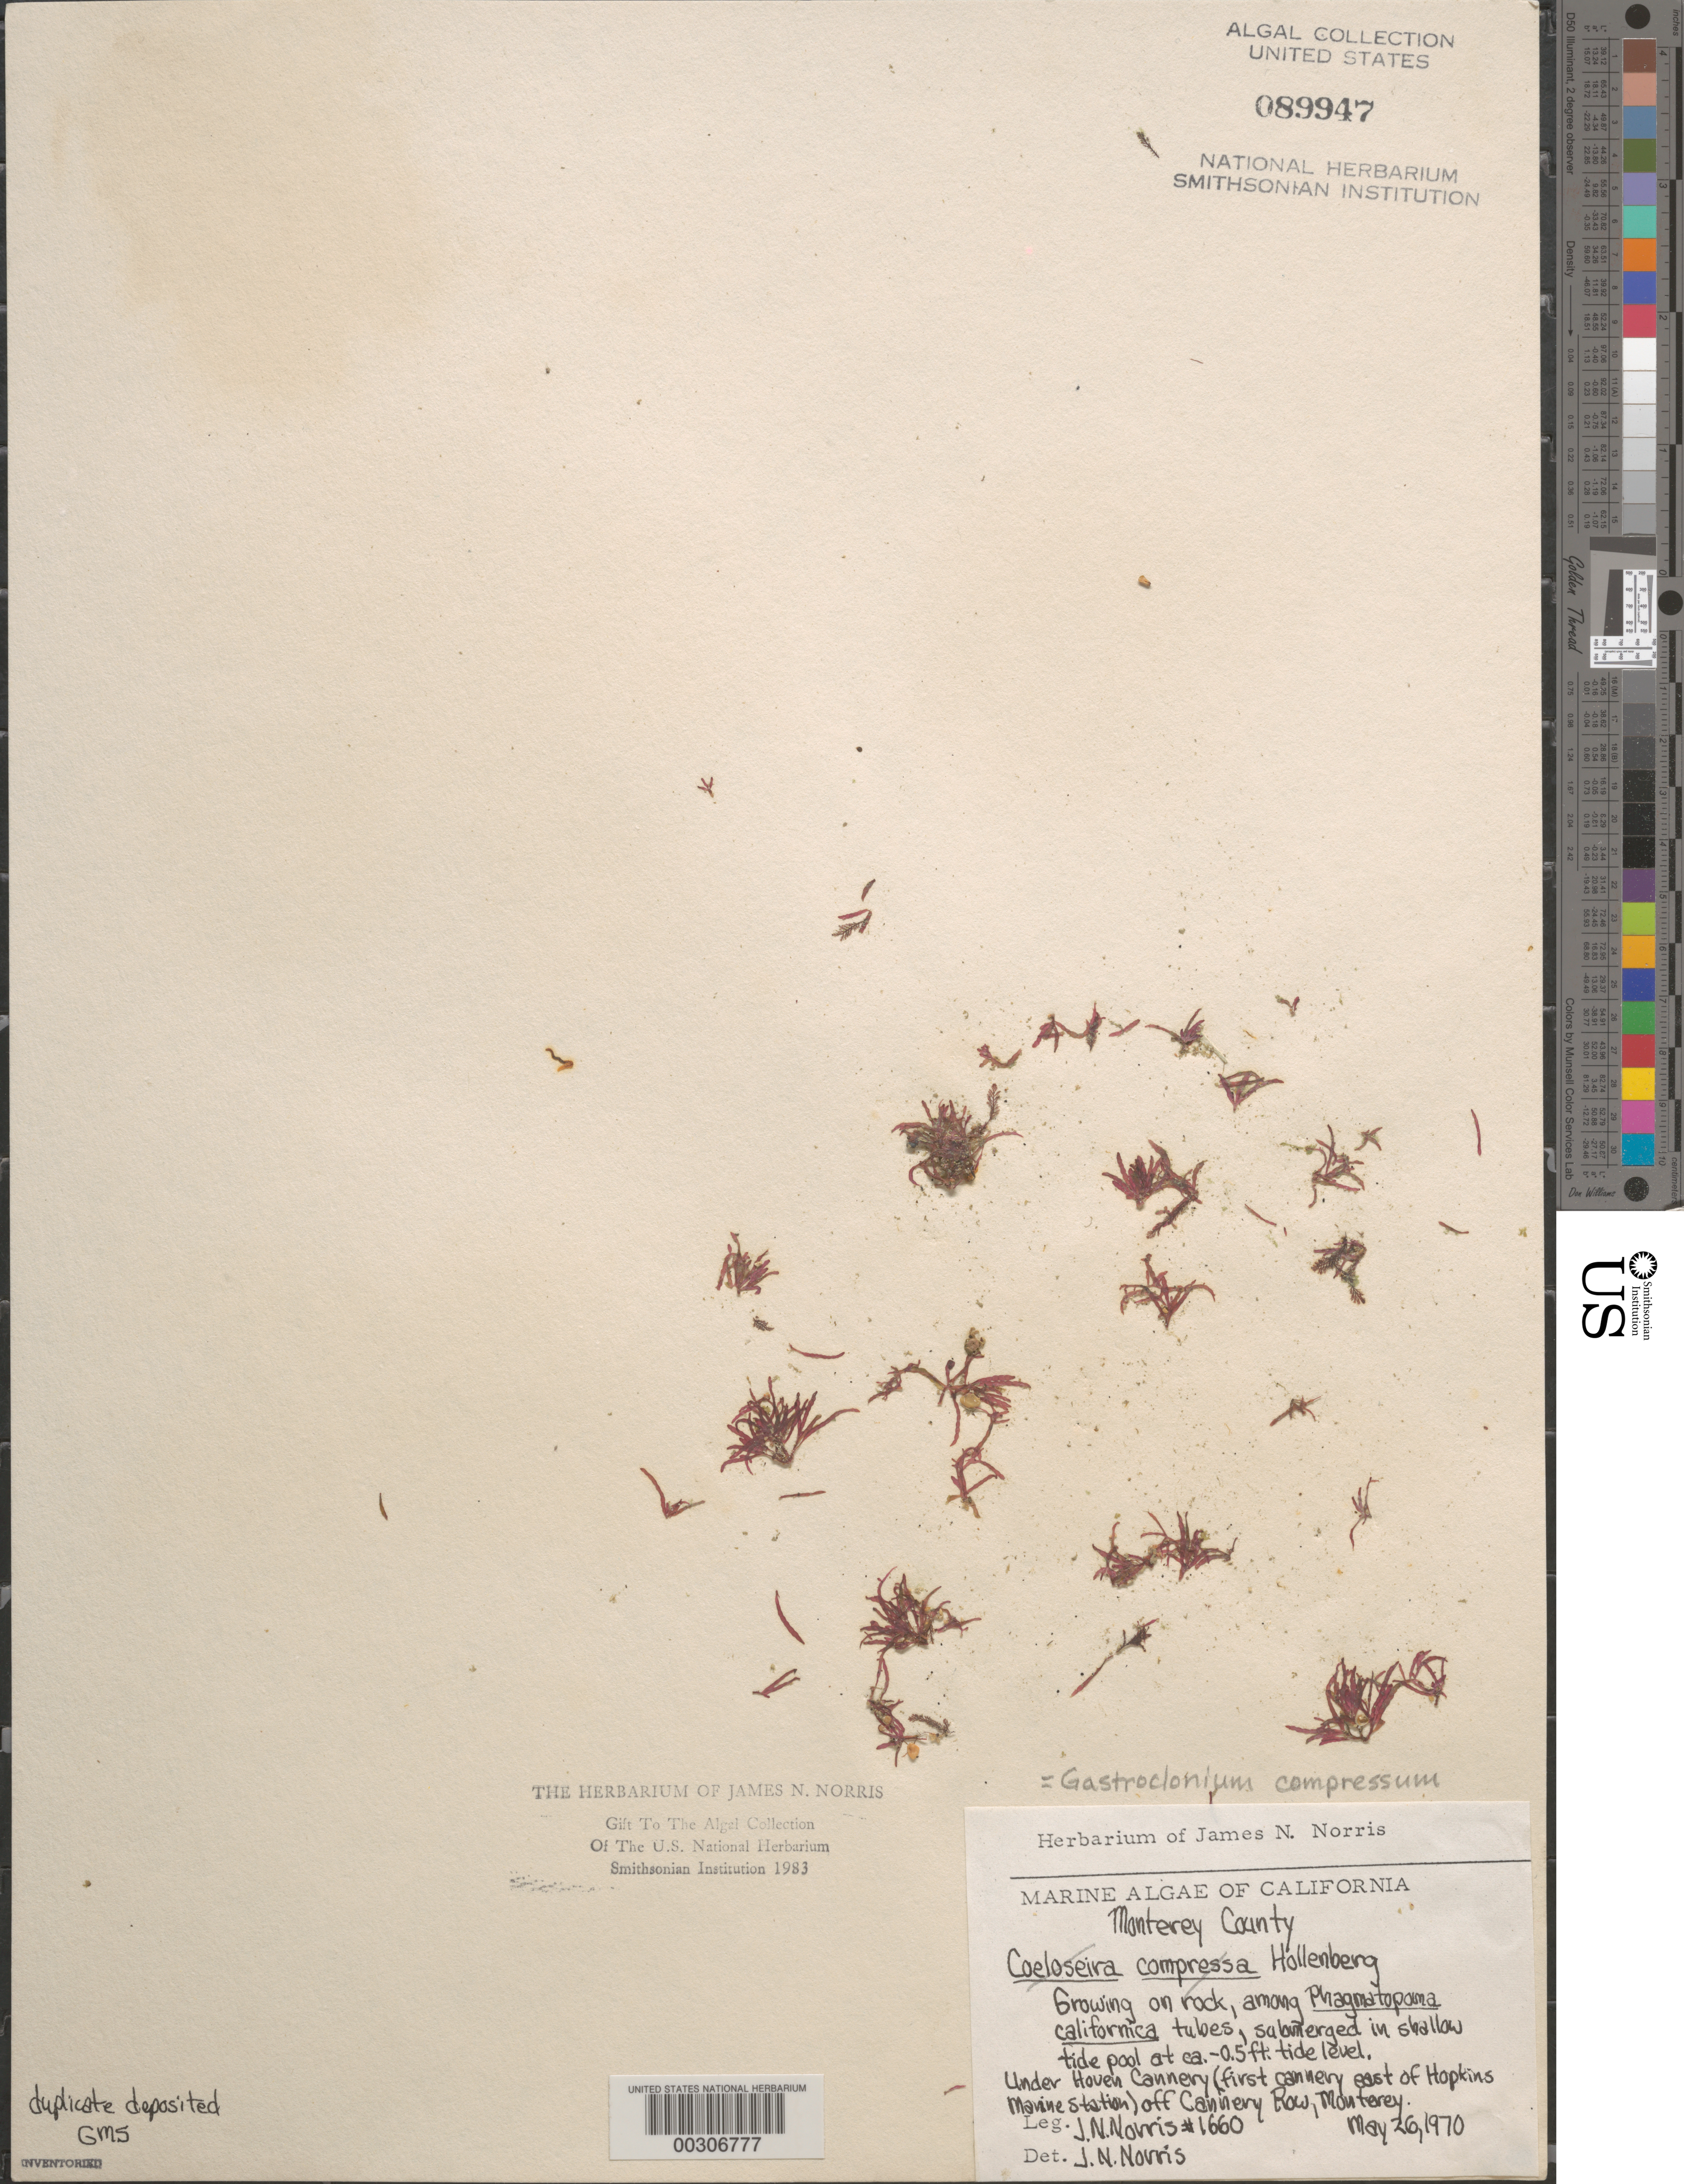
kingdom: Plantae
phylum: Rhodophyta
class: Florideophyceae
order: Rhodymeniales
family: Champiaceae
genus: Gastroclonium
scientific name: Gastroclonium compressum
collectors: J. N. Norris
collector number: JN-1660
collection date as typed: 26 May 1970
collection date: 1970-05-26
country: United States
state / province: California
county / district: Monterey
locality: Monterey, off Cannery Row, under Hovden Cannery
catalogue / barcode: US 89947